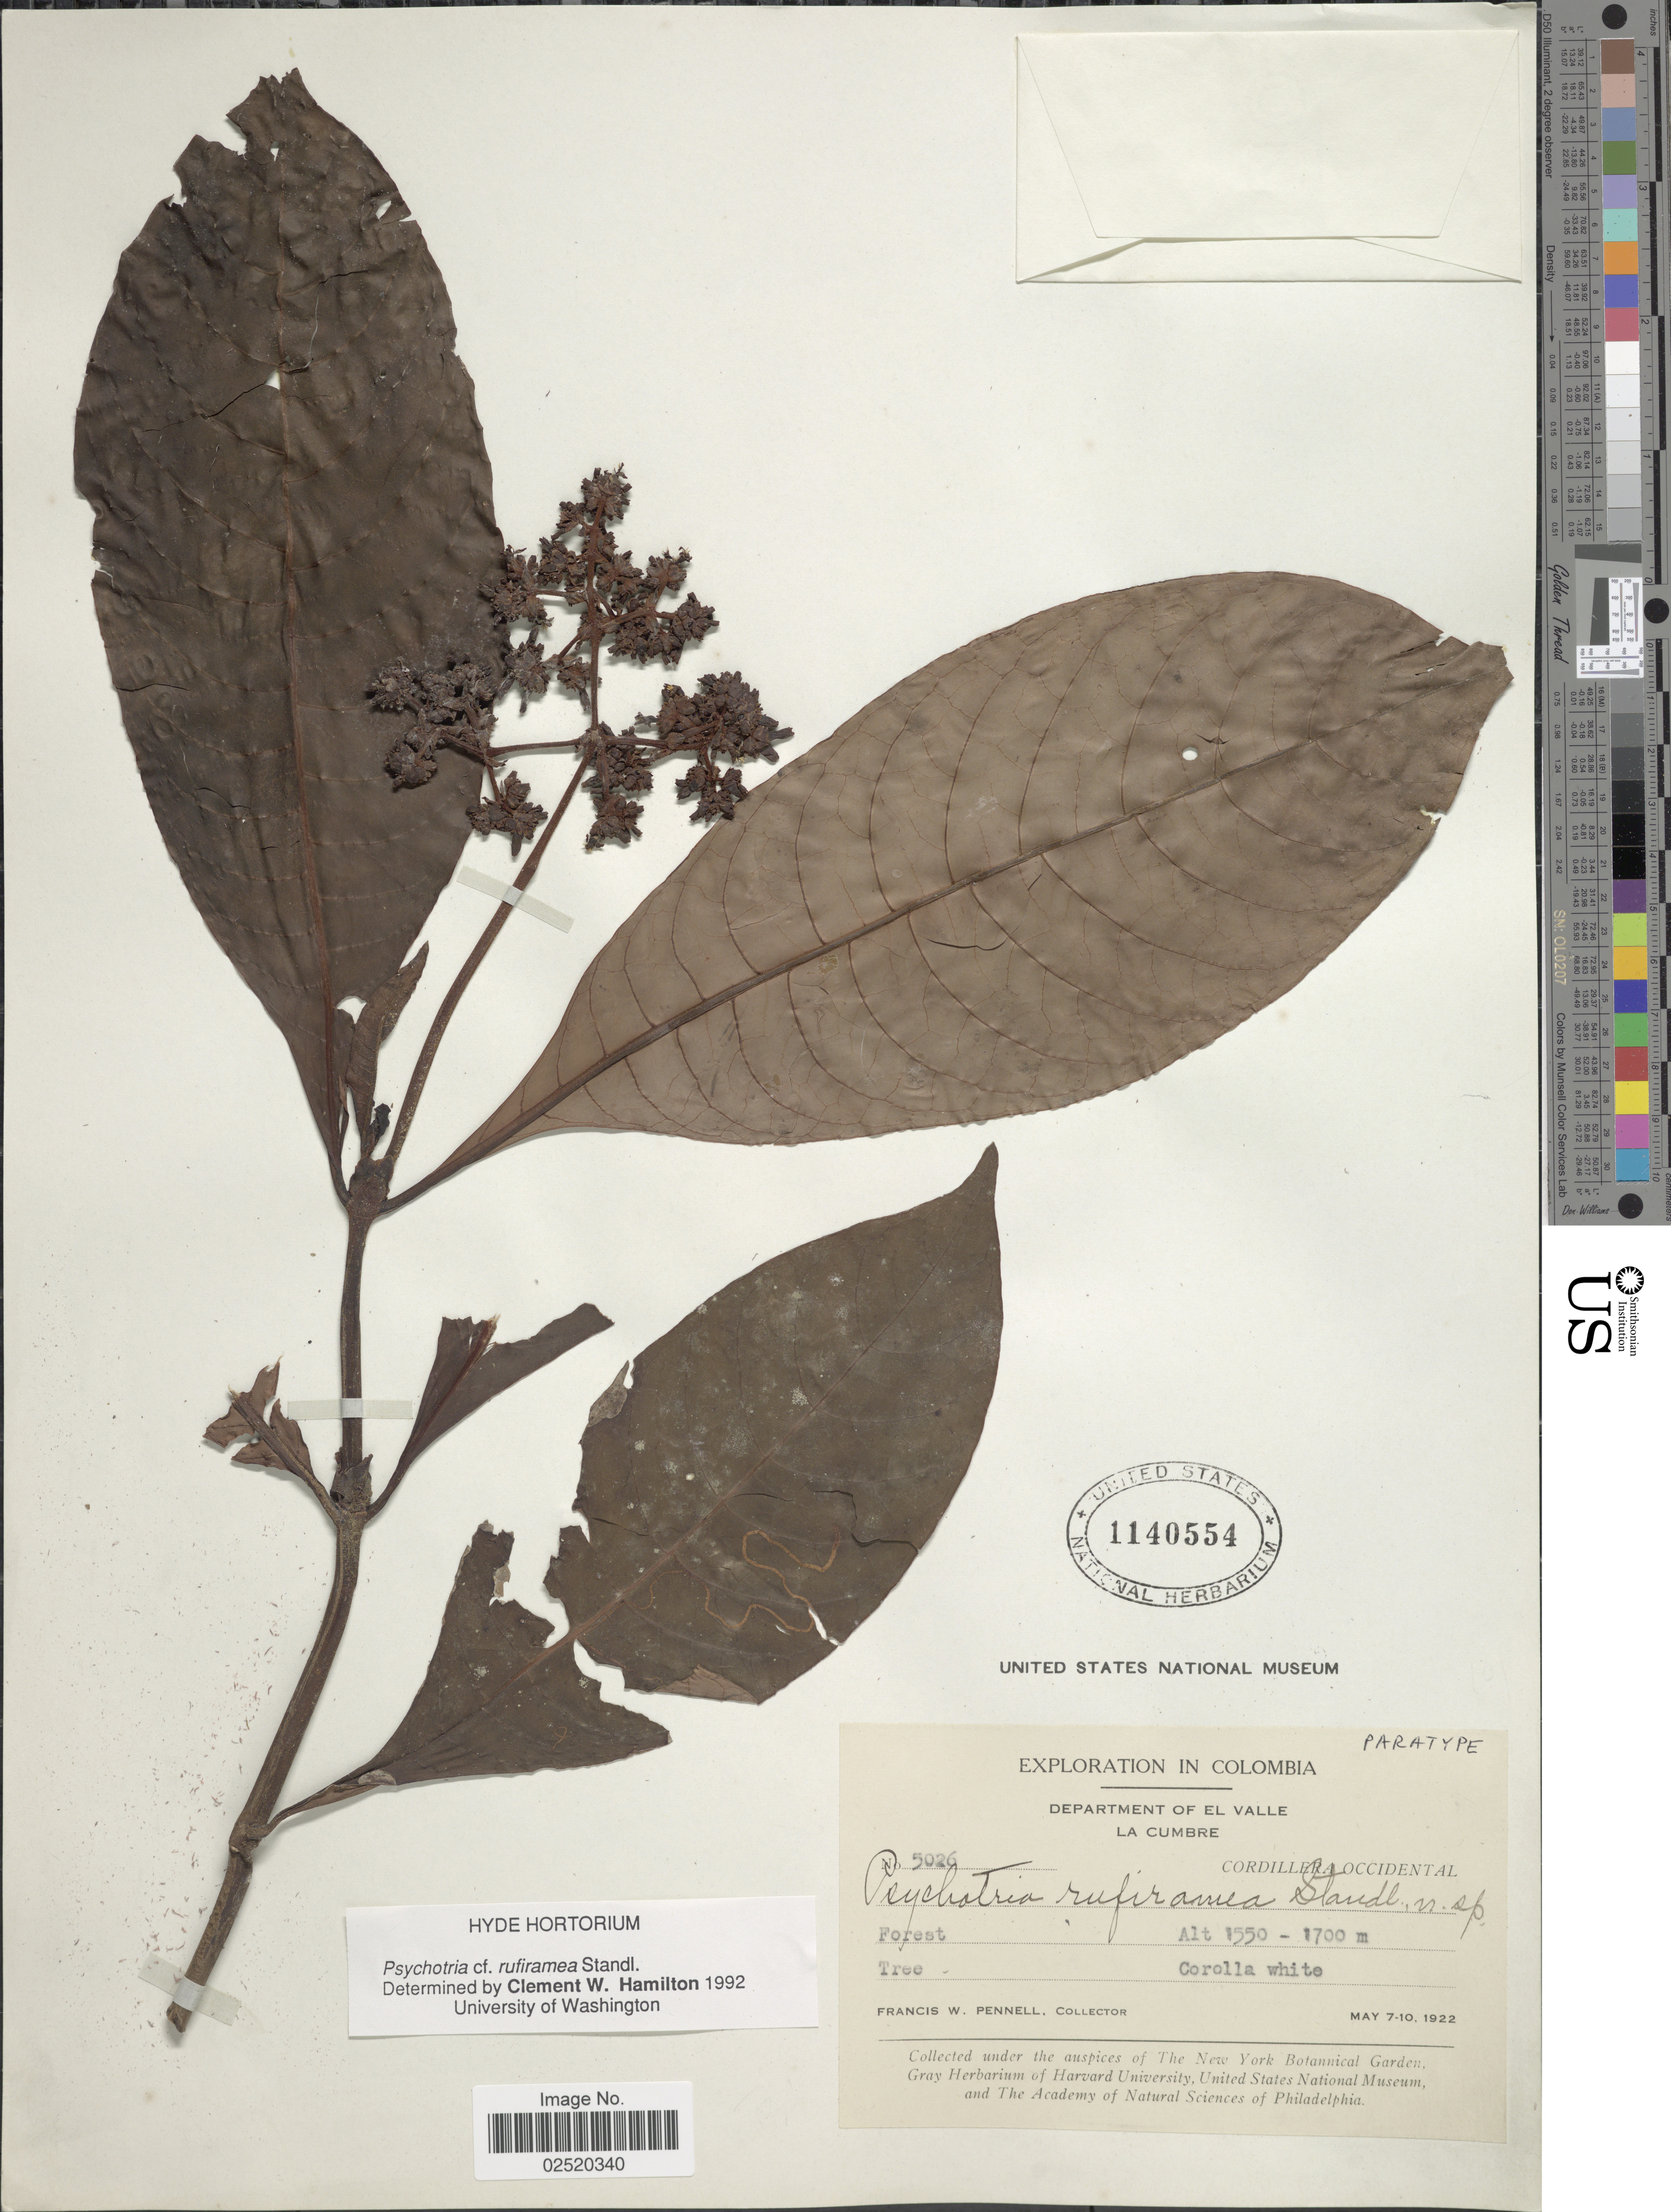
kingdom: Plantae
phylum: Tracheophyta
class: Magnoliopsida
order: Gentianales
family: Rubiaceae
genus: Psychotria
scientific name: Psychotria rufiramea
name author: Standl.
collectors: F. W. Pennell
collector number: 5026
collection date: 1922-05-07/1922-05-10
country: Colombia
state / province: Valle del Cauca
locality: Department of El Valle, La Cumbre, Cordillera Occidental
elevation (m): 1550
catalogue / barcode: US 1140554